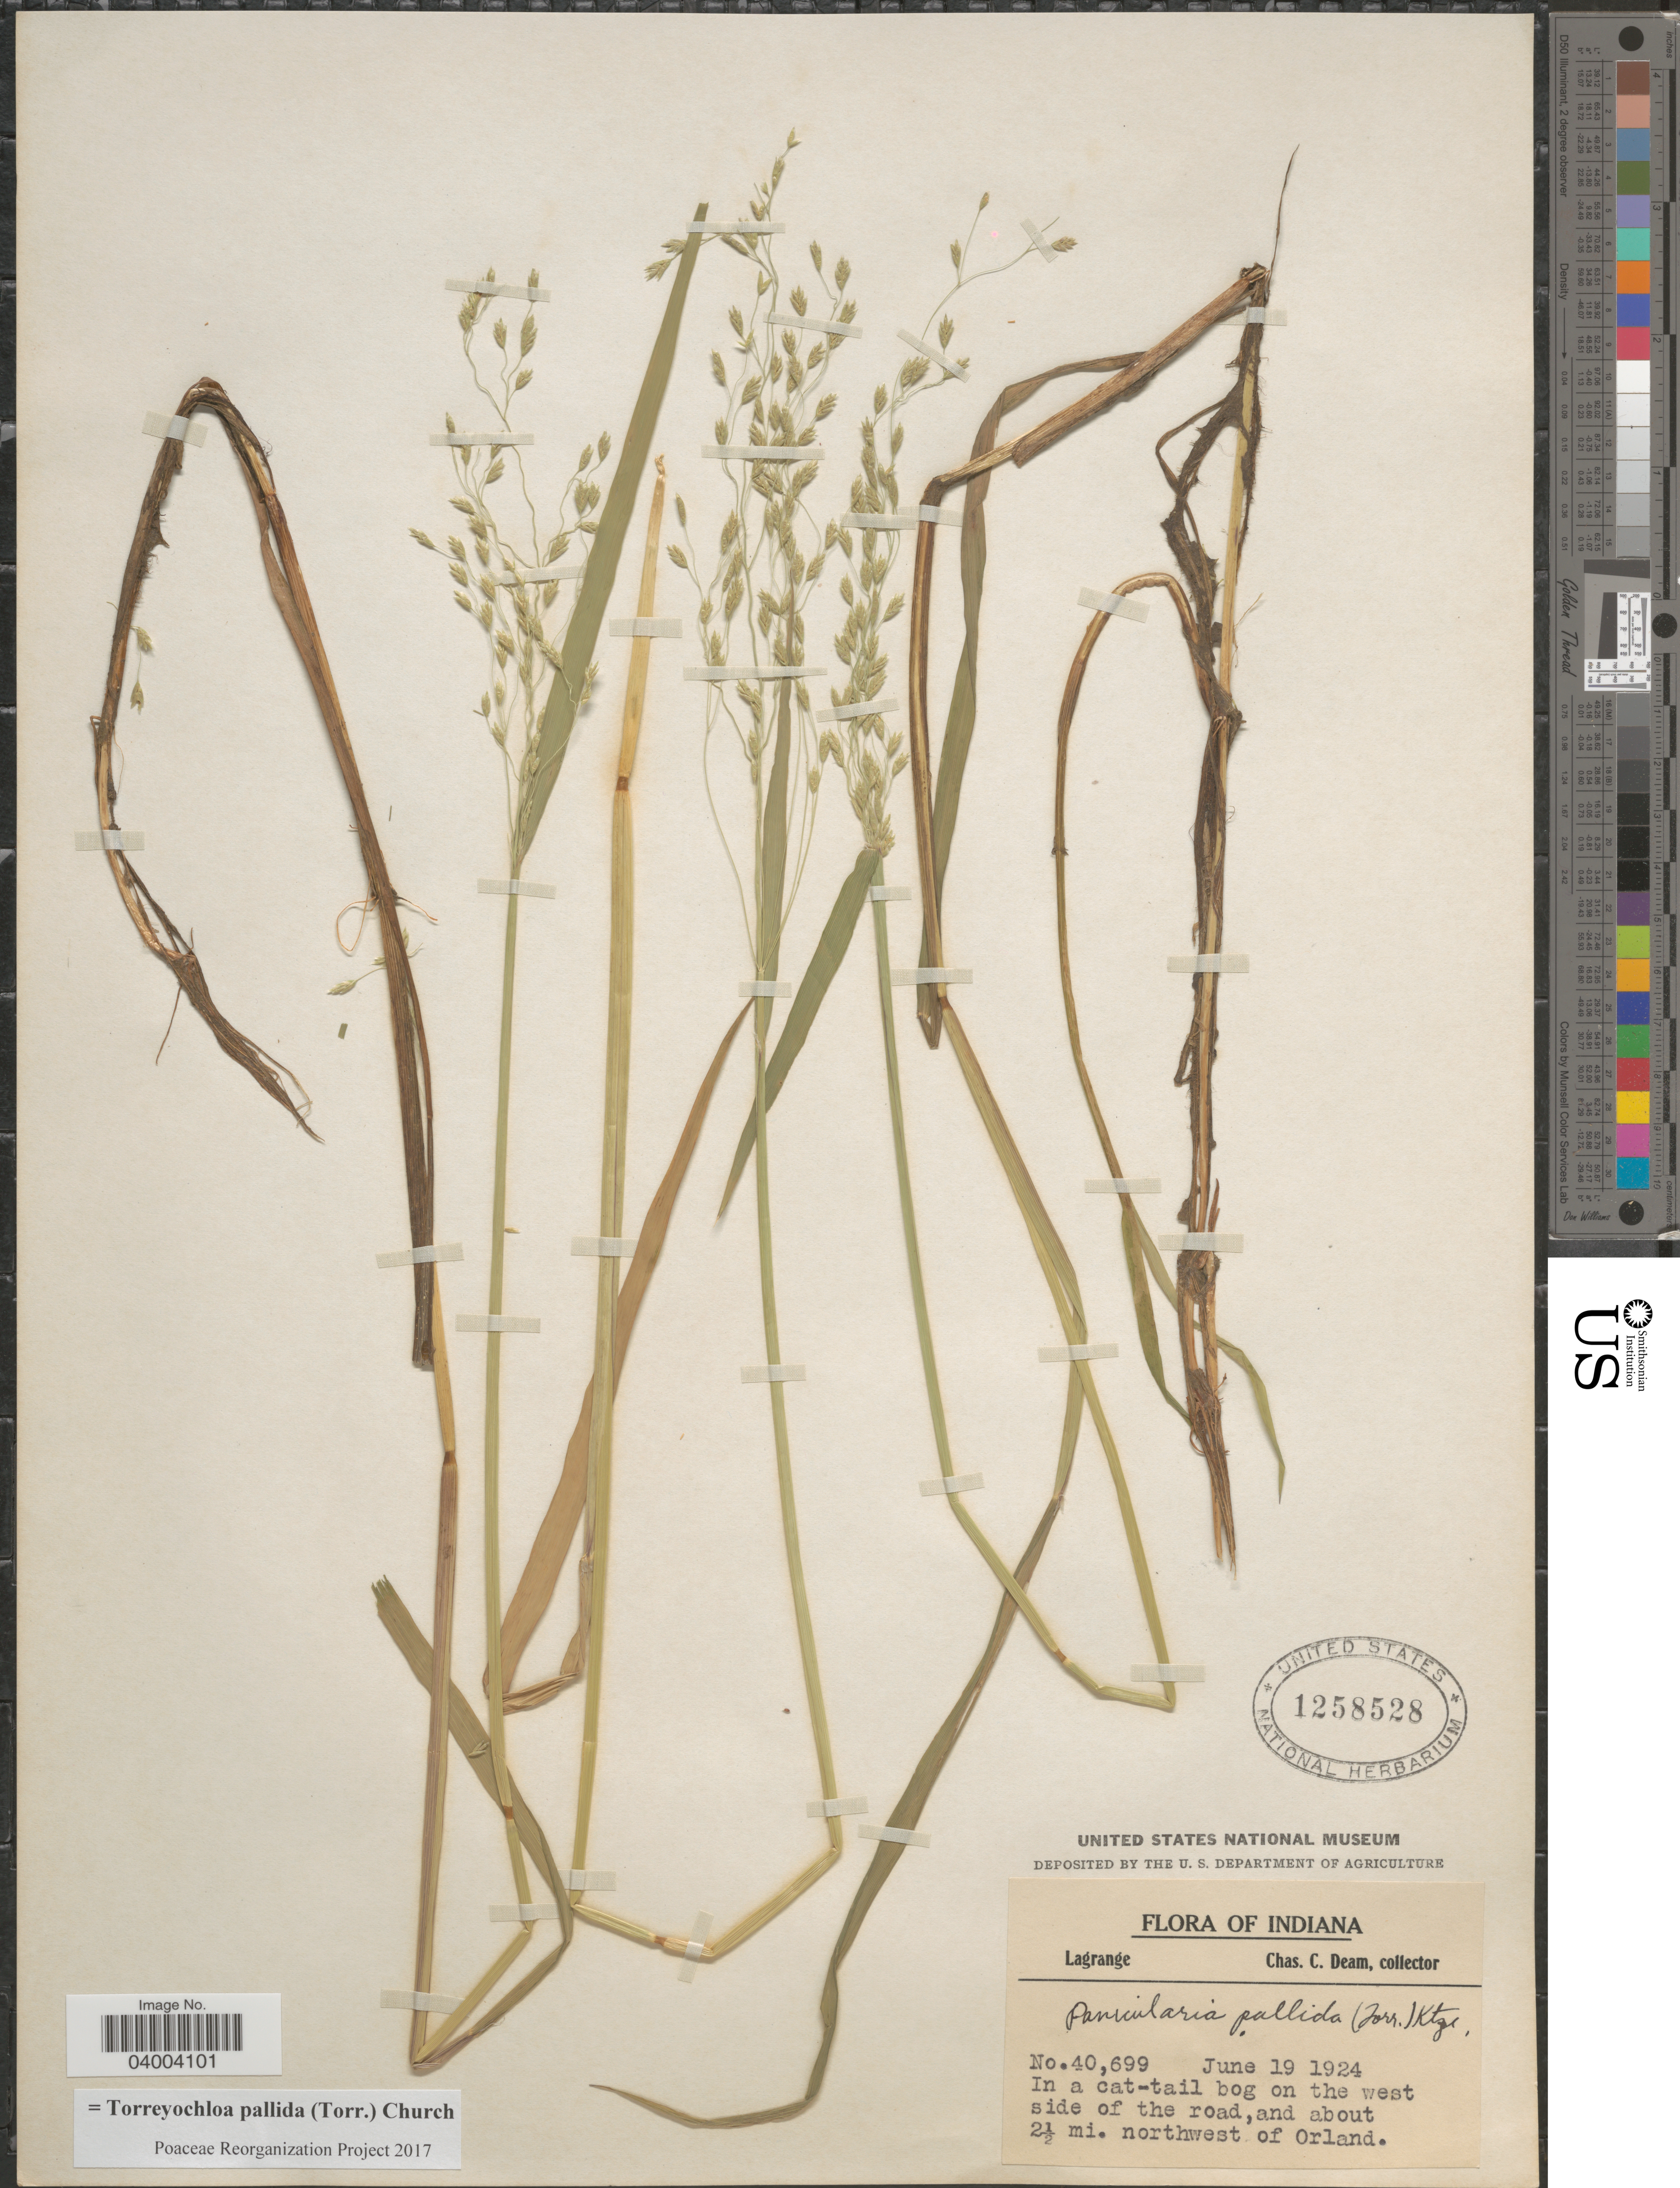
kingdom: Plantae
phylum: Tracheophyta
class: Liliopsida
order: Poales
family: Poaceae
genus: Torreyochloa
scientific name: Torreyochloa pallida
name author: (Torr.) G.L. Church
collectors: C. C. Deam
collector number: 40699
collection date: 1924-06-19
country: United States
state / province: Indiana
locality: Lagrange. On the west side of the road,and about 2½ mi. northwest of Orland.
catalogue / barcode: US 1258528